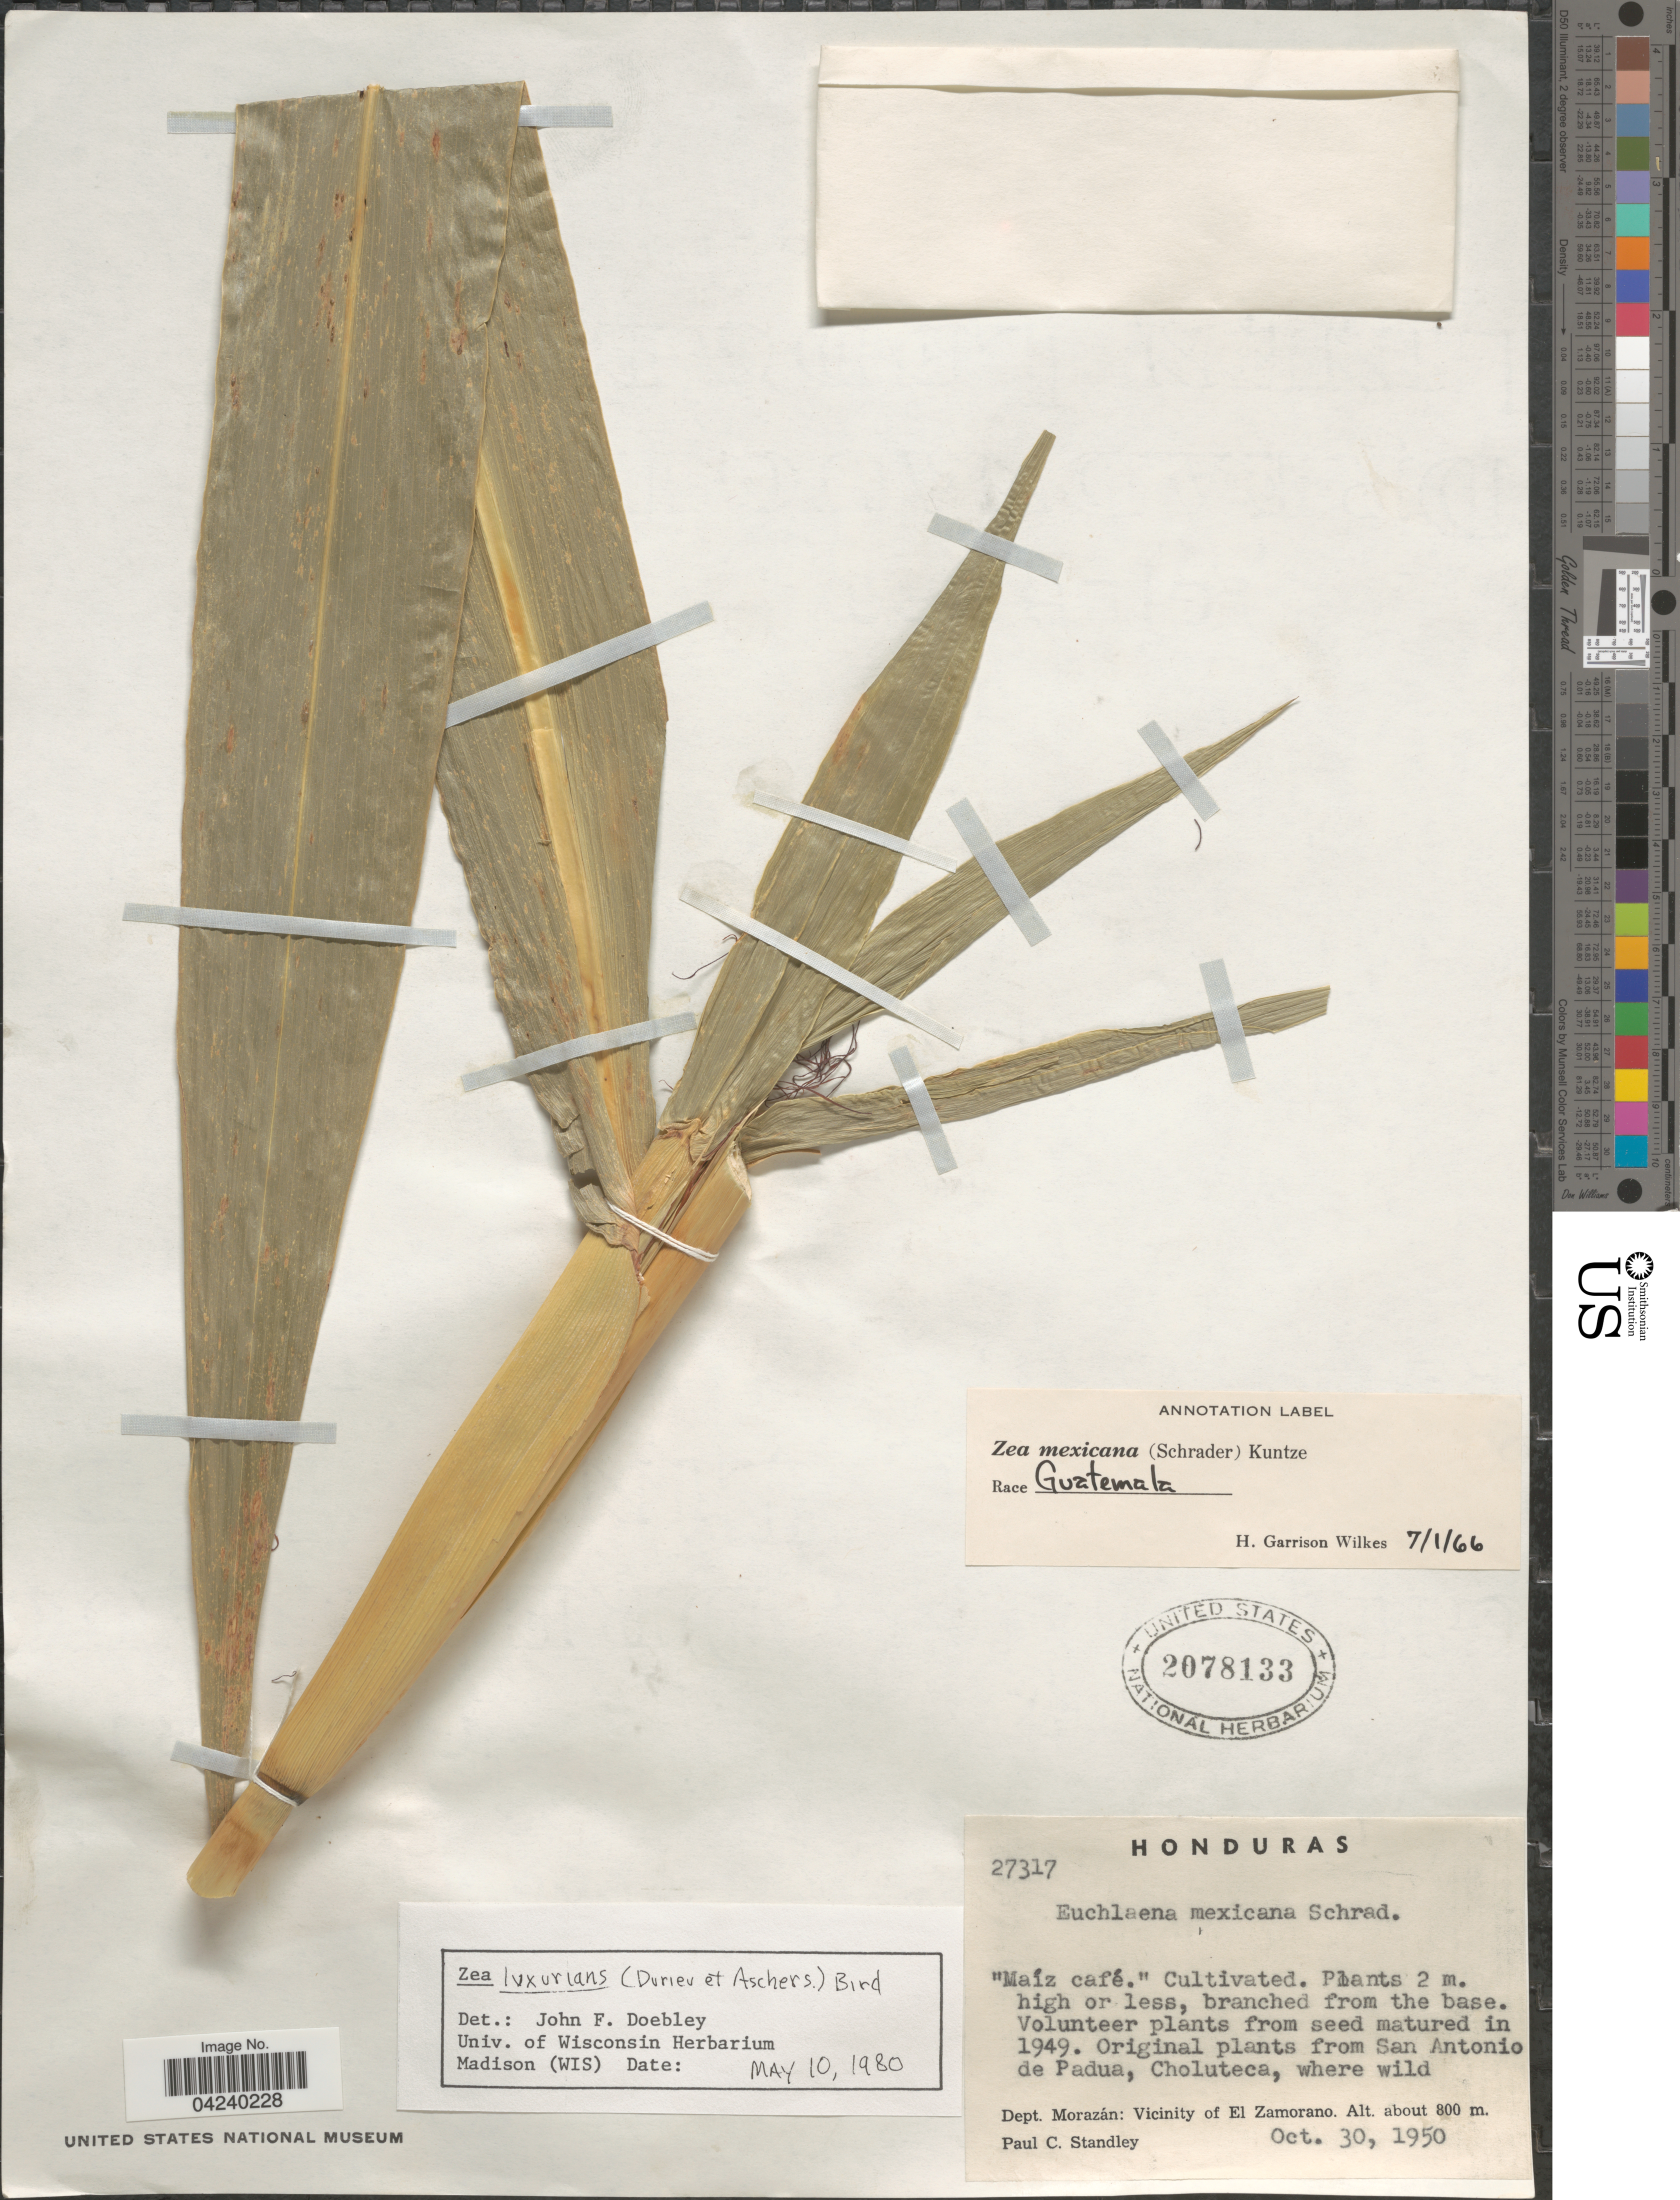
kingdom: Plantae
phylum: Tracheophyta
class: Liliopsida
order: Poales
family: Poaceae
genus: Zea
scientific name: Zea luxurians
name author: (Durieu & Asch.) R.M. Bird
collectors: P. C. Standley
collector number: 27317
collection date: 1950-10-30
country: Honduras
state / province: Fco. Morazán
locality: Dept. Morazán: Vicinity of El Zamorano.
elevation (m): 800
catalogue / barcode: US 2078133